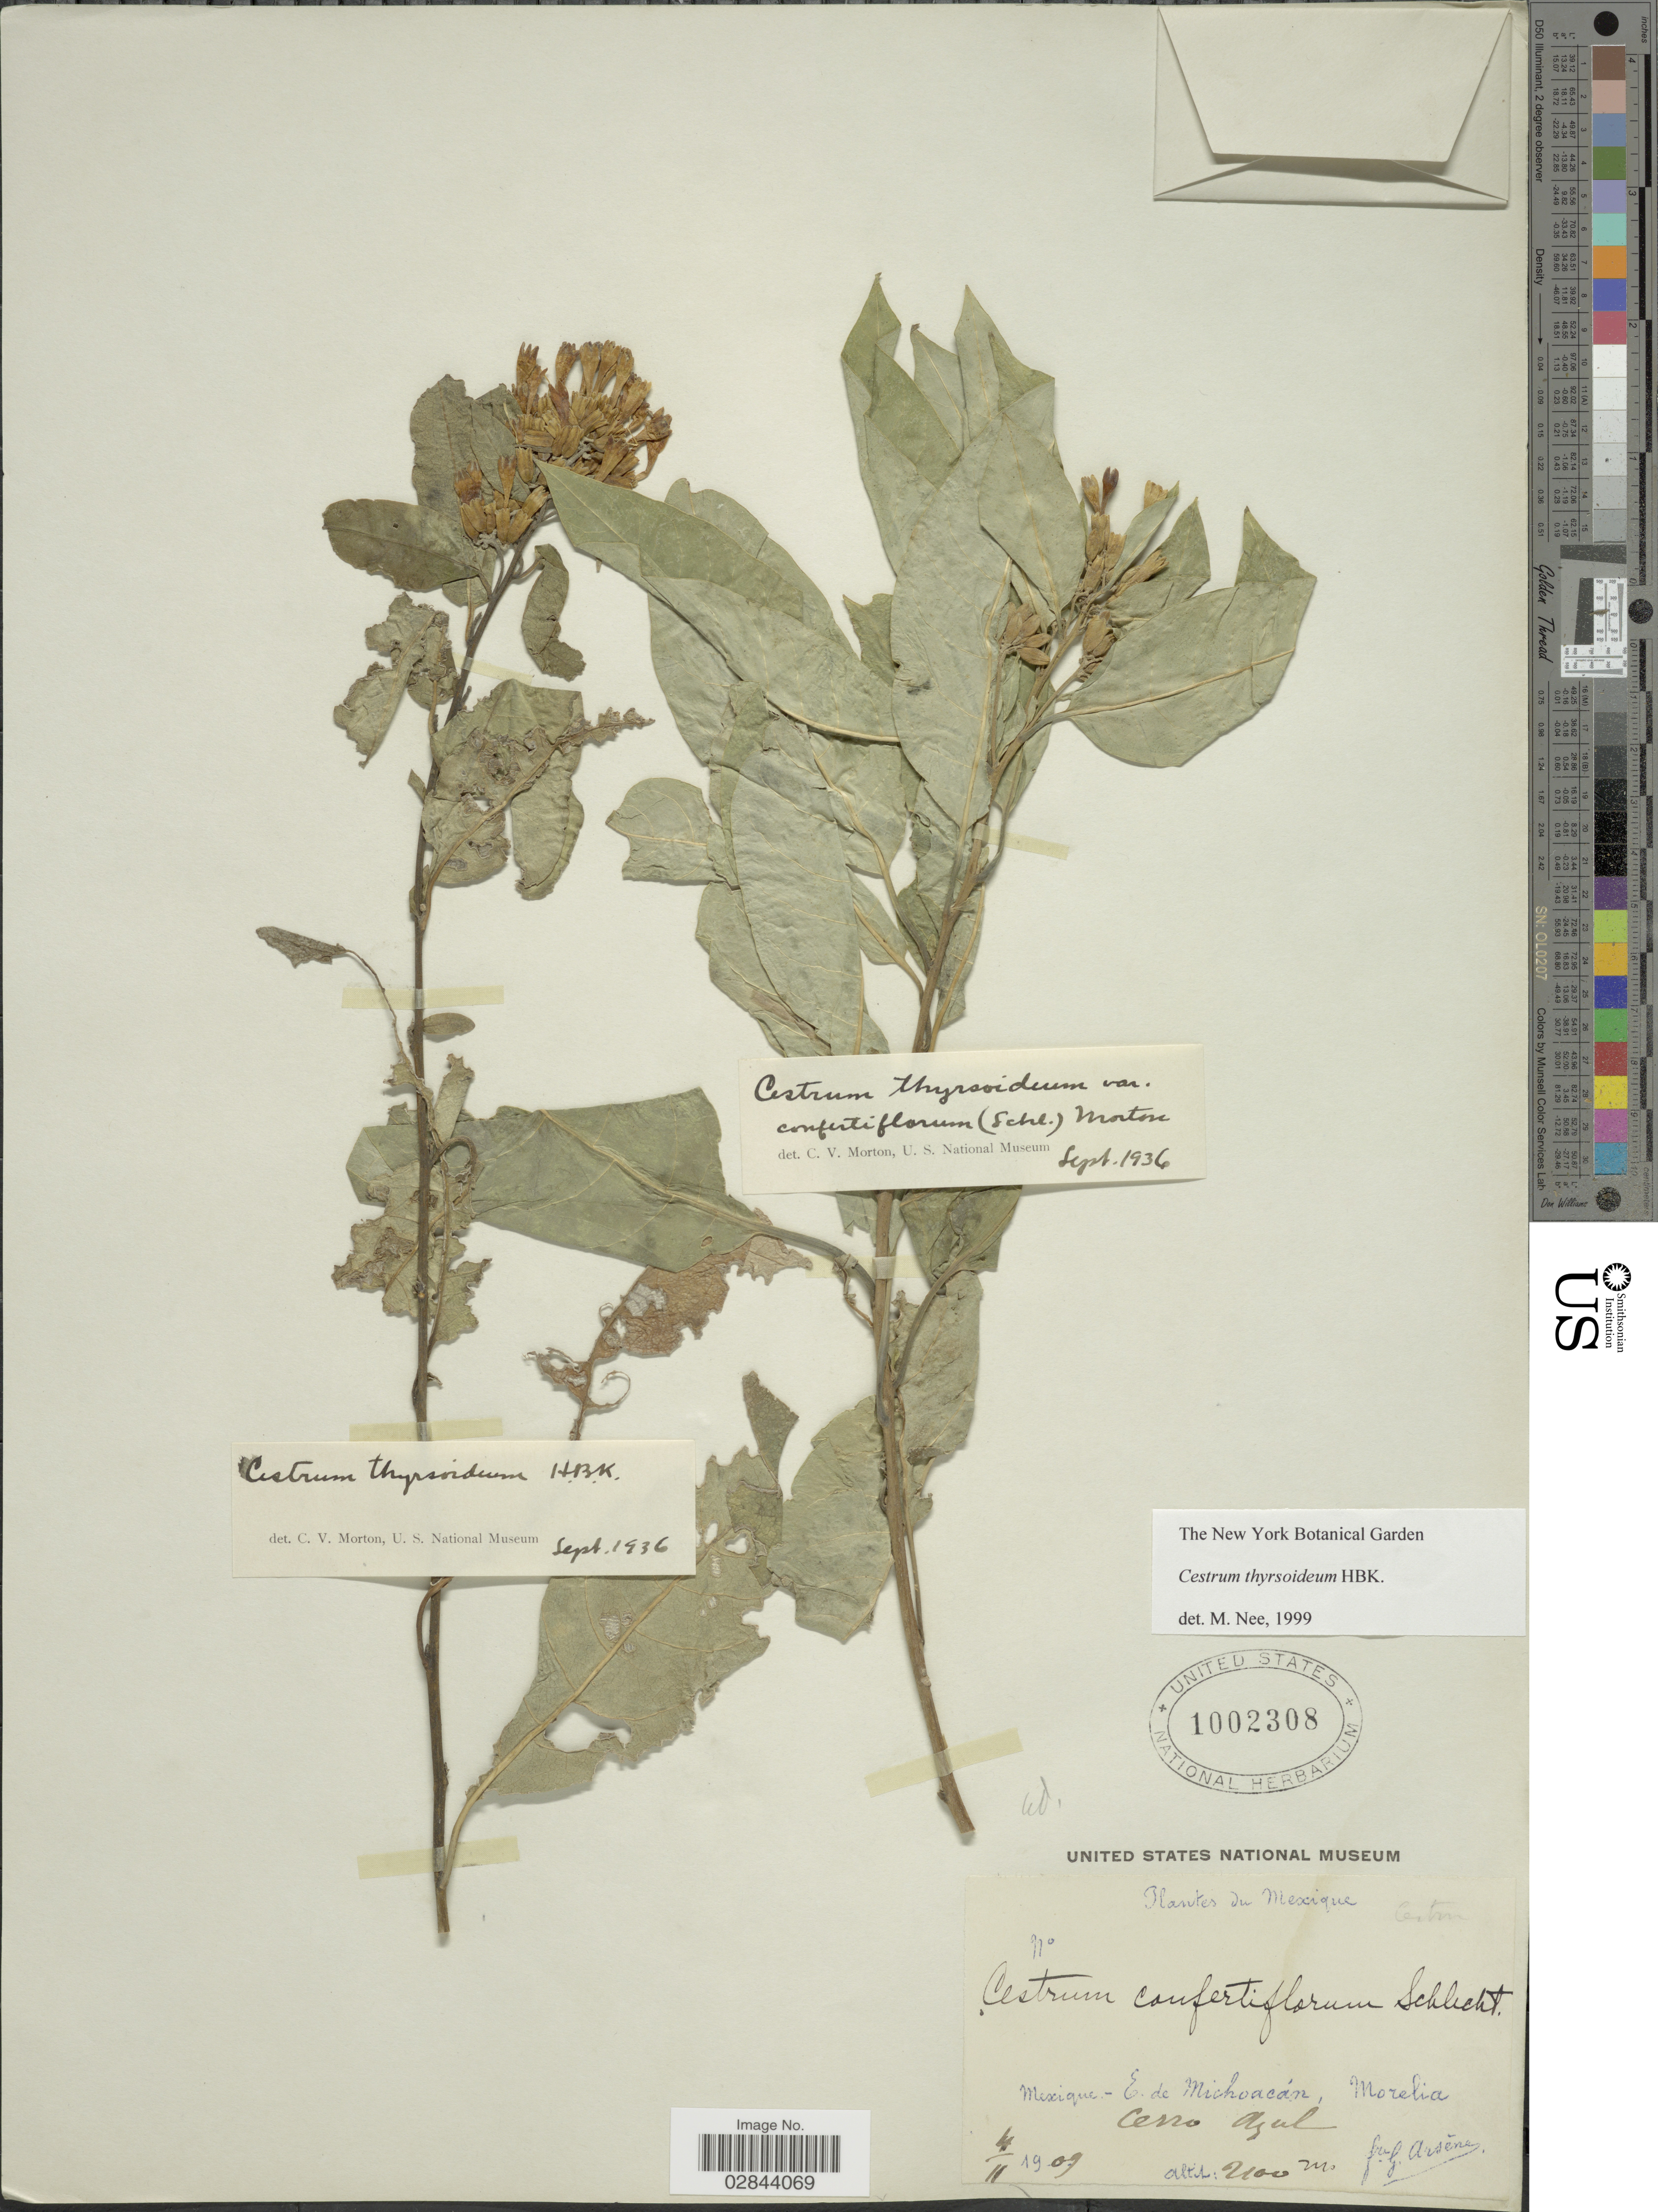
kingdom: Plantae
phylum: Tracheophyta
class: Magnoliopsida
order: Solanales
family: Solanaceae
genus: Cestrum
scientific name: Cestrum thyrsoideum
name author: Kunth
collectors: Bro. G. Arsène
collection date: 1909-11-04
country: Mexico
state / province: Michoacán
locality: Mexique - E. de Michoacán, Morelia, Cerro Azul.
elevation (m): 2100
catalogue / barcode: US 1002308